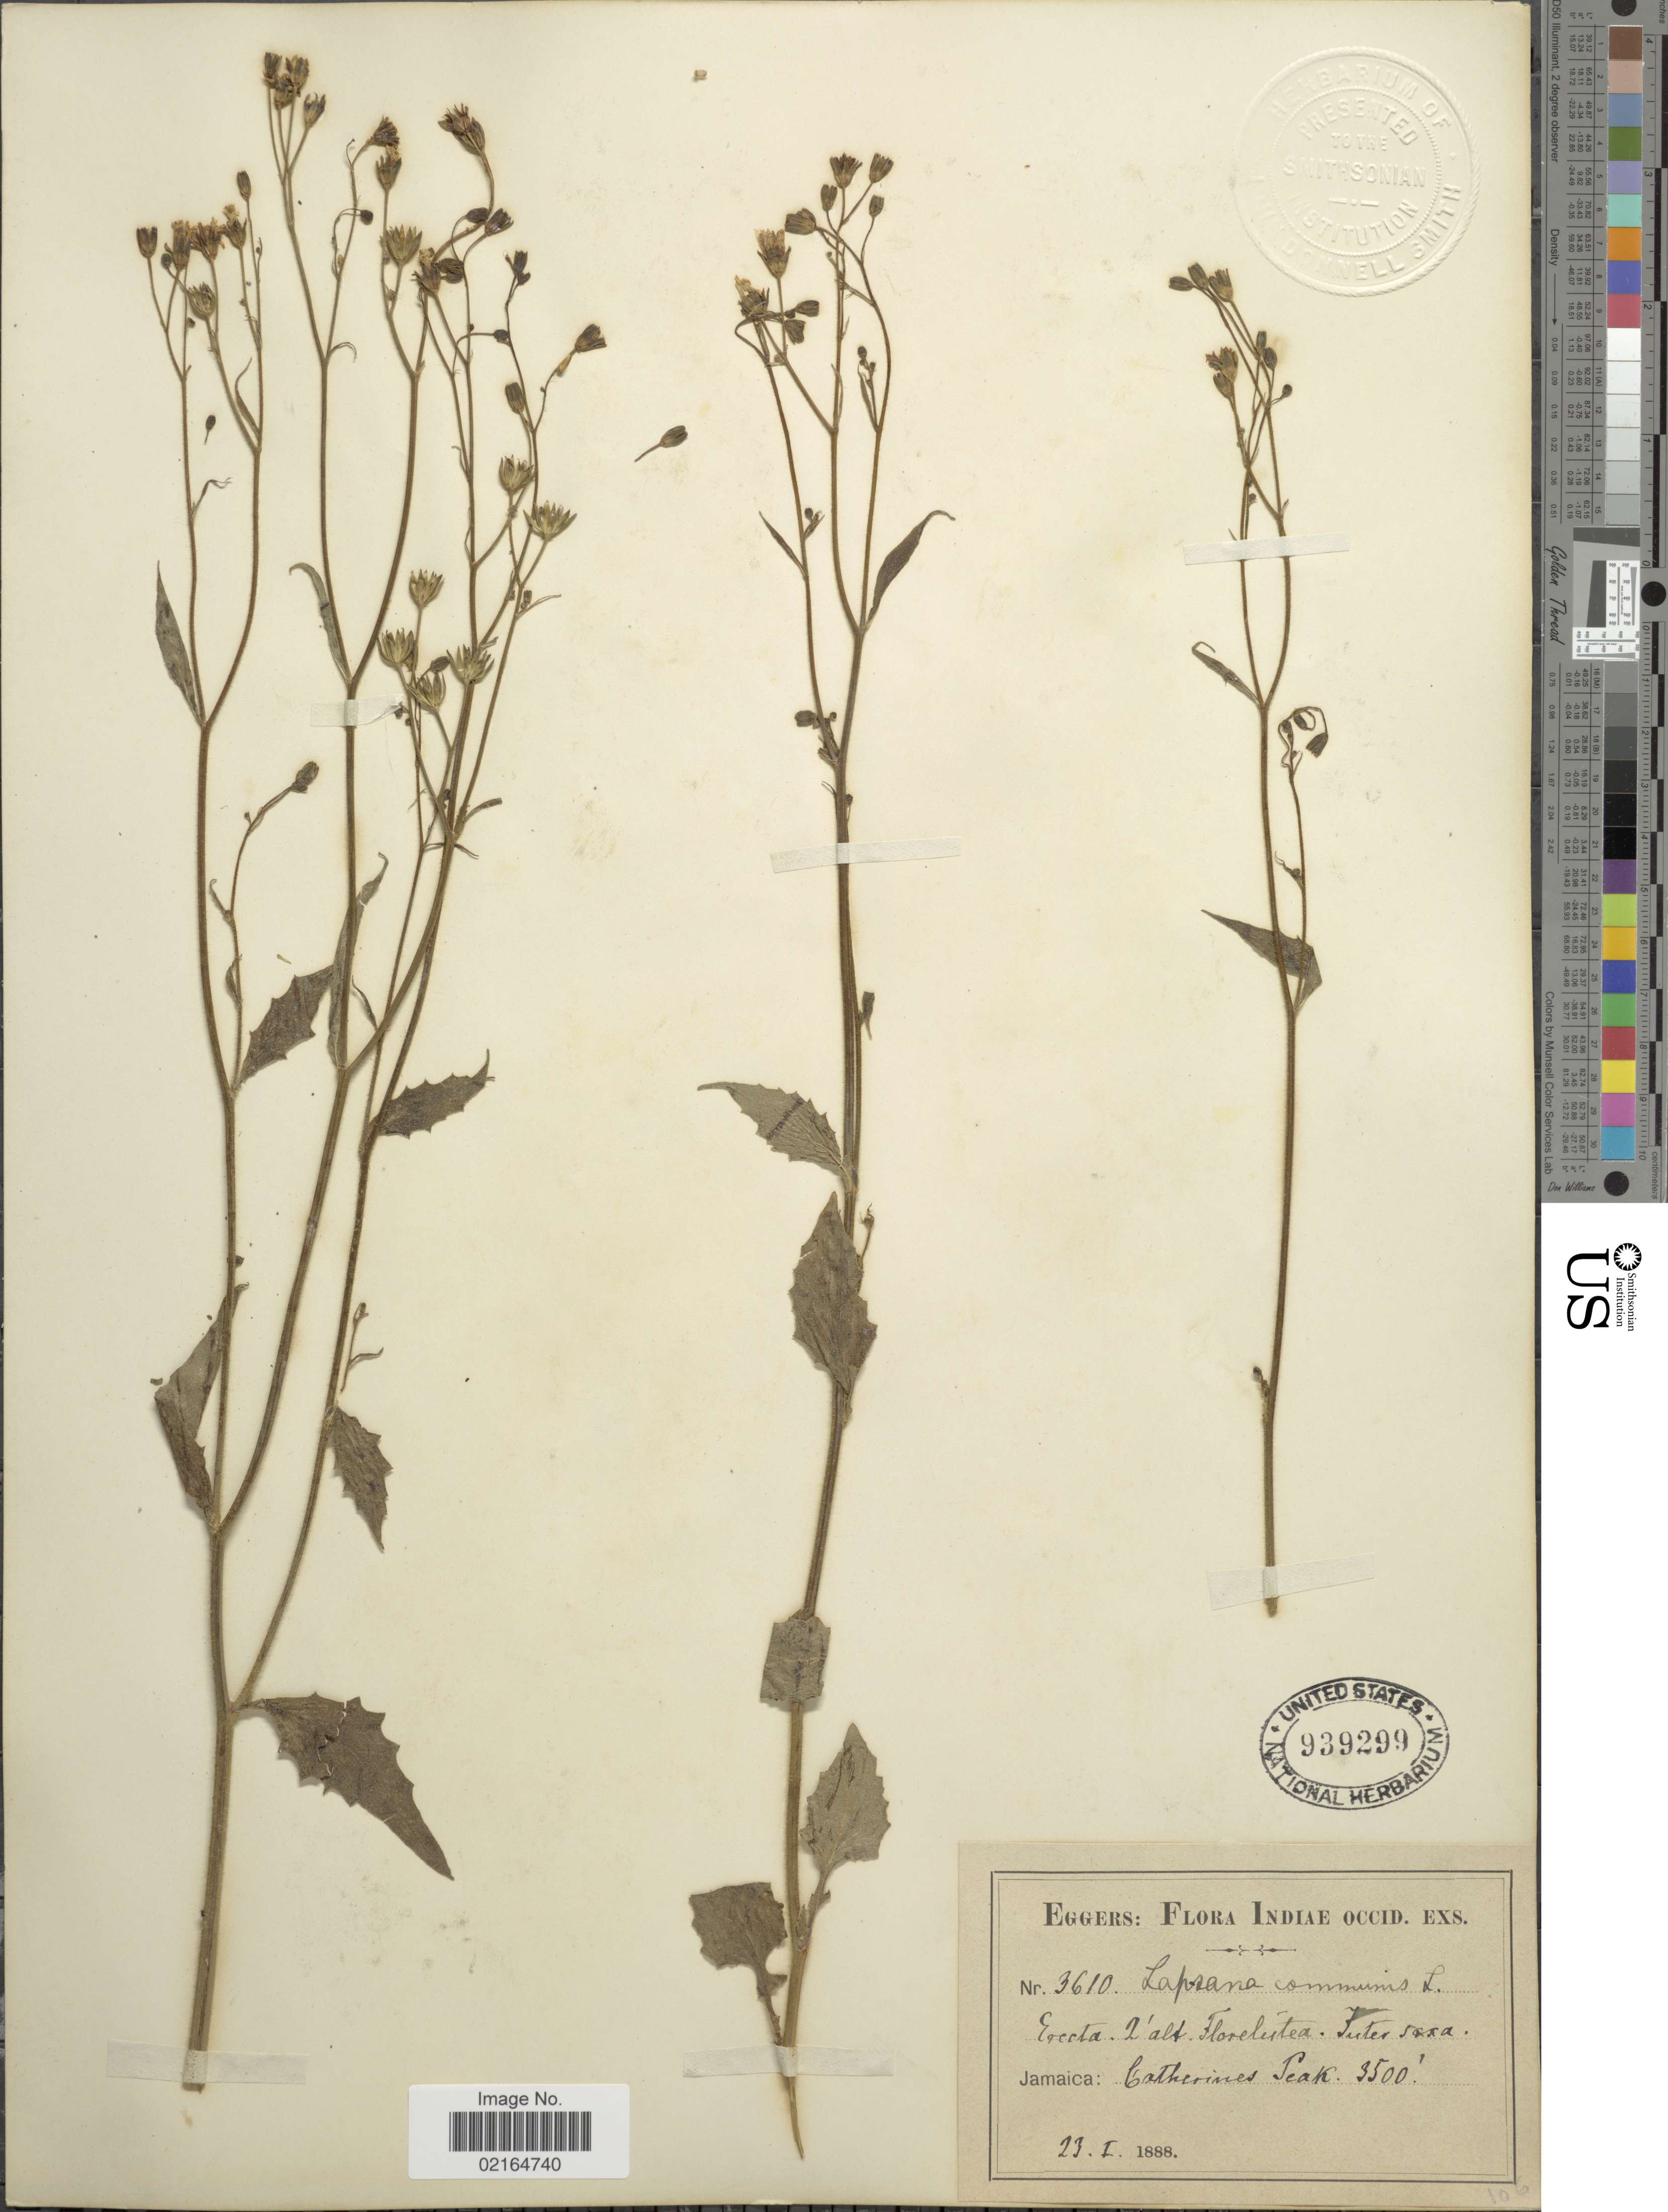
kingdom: Plantae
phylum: Tracheophyta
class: Magnoliopsida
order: Asterales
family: Asteraceae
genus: Lapsana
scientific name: Lapsana communis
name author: L.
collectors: -. Eggers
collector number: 3610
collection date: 1888-01-23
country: Jamaica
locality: Catherines Peak, Indiae Occ. Exs.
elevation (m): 1067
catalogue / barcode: US 939299